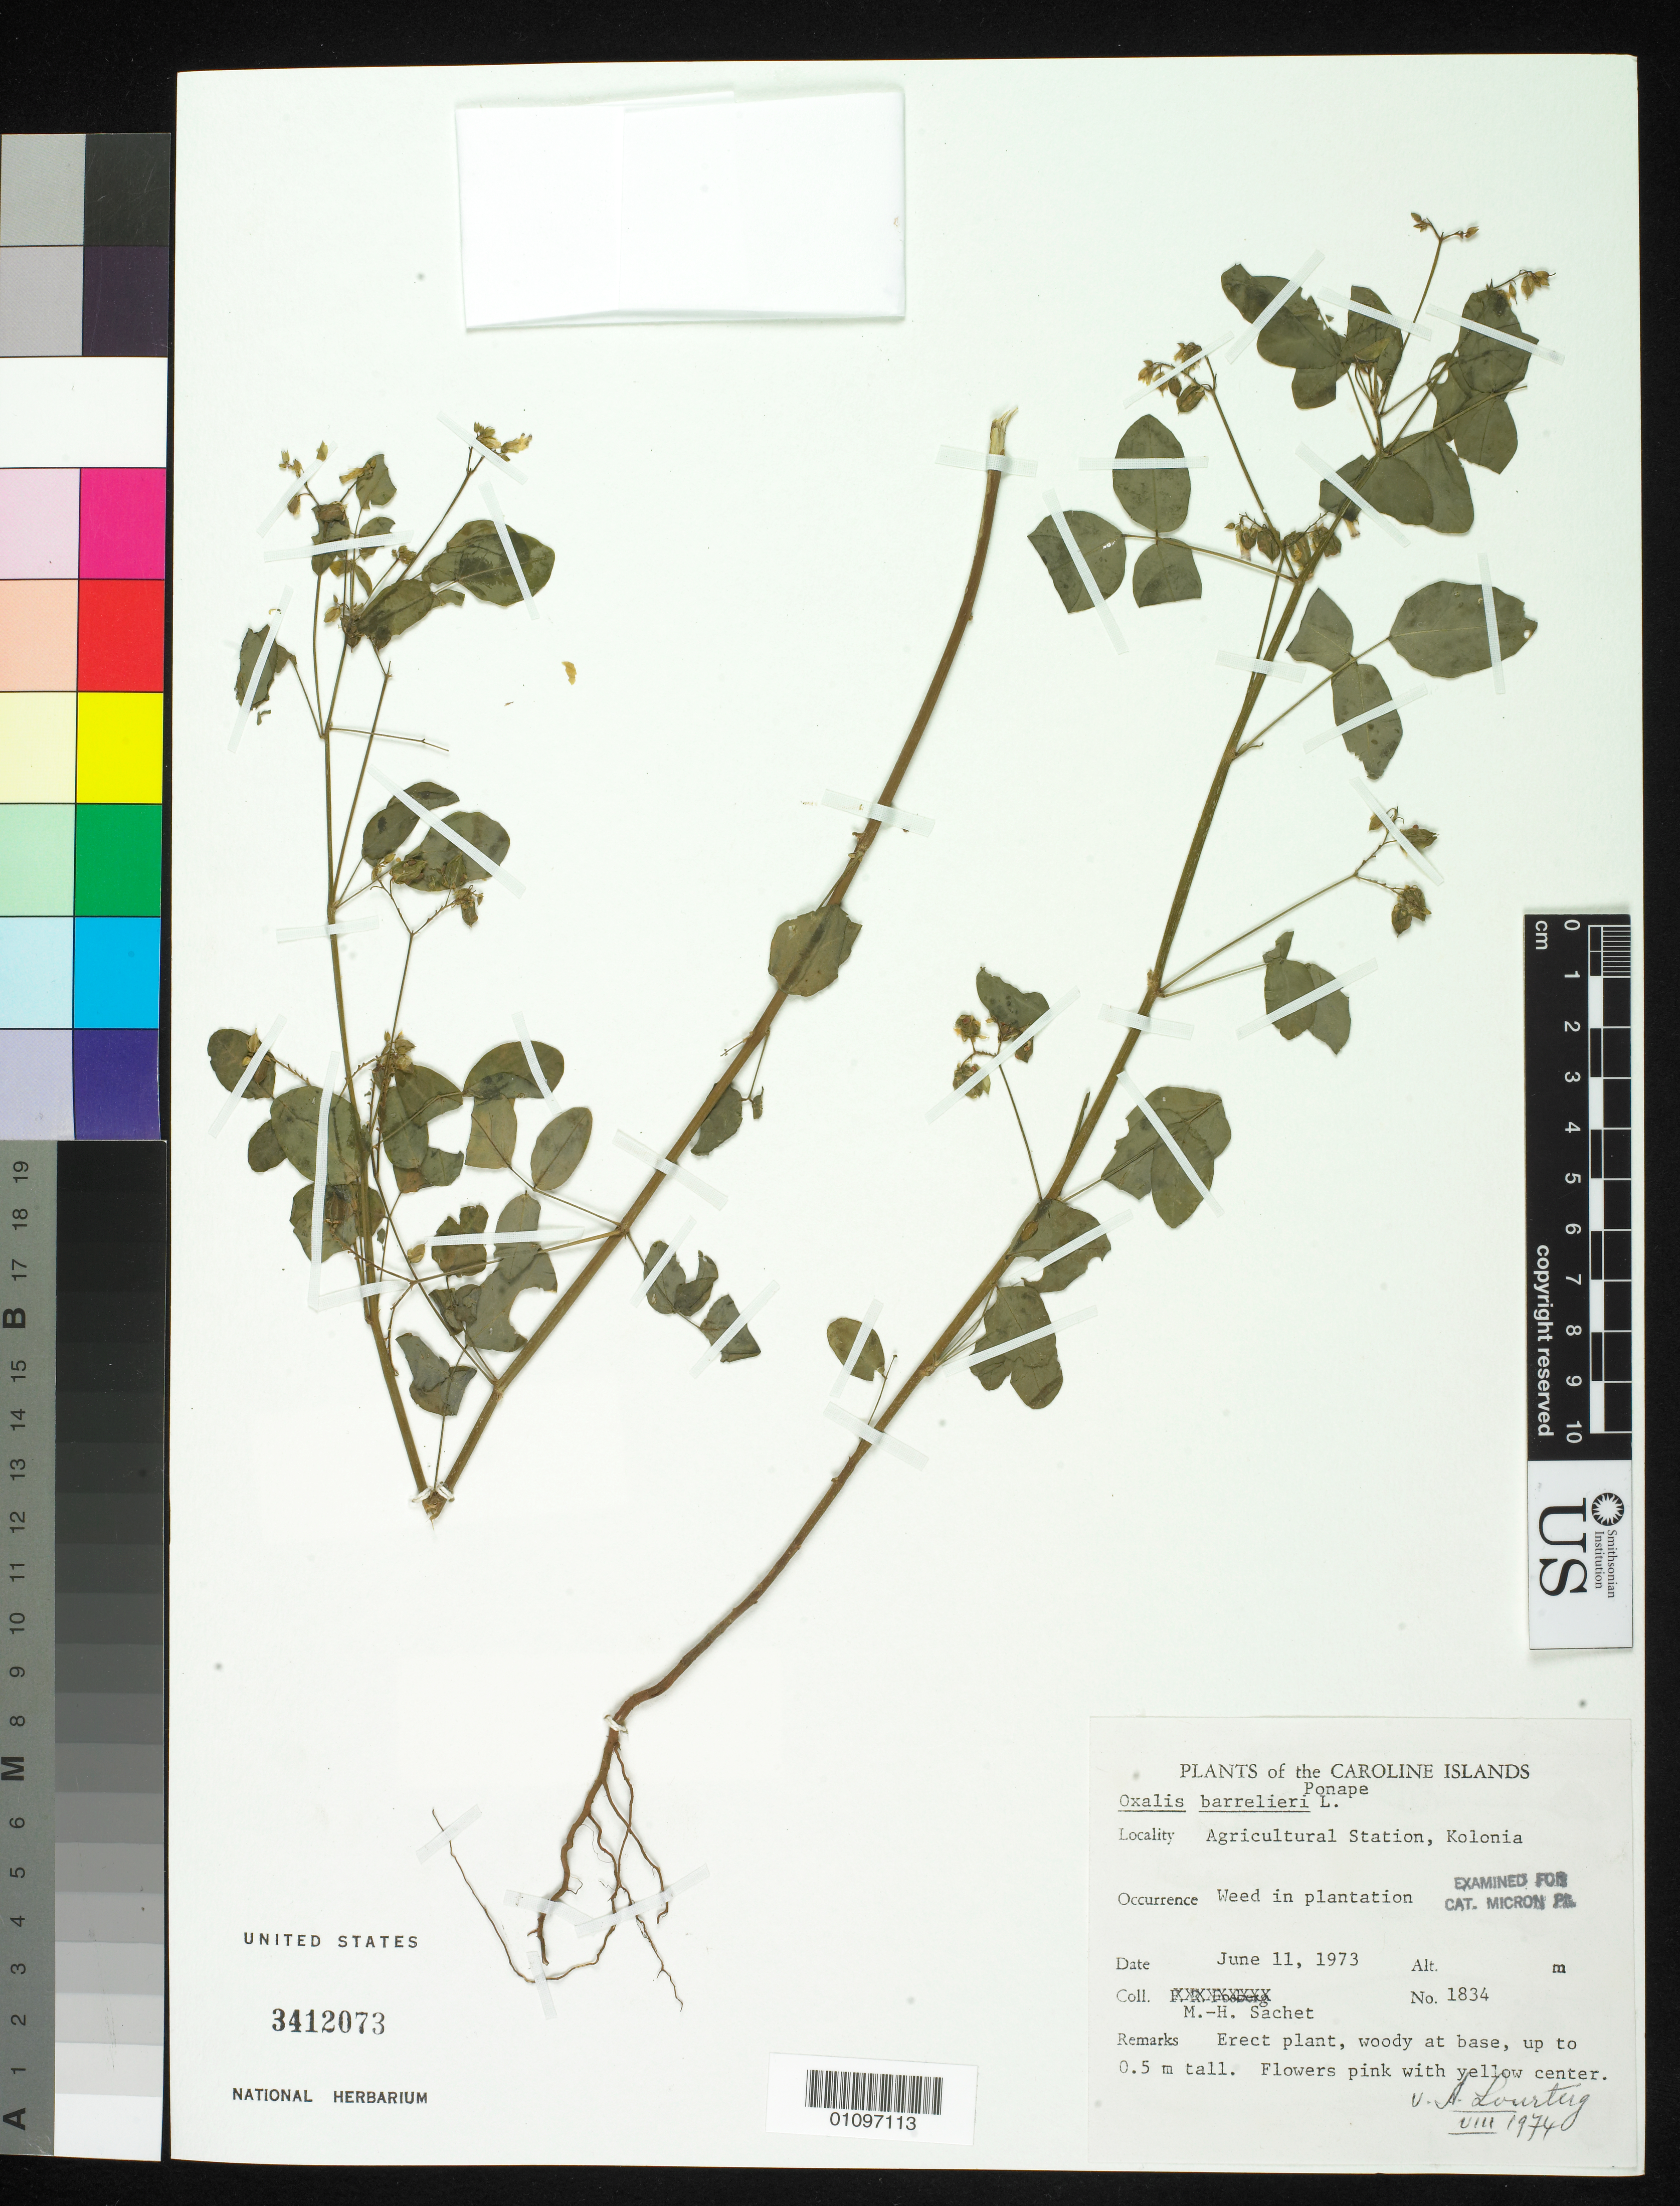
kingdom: Plantae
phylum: Tracheophyta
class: Magnoliopsida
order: Oxalidales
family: Oxalidaceae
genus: Oxalis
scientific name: Oxalis barrelieri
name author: L.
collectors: M.-H. Sachet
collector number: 1834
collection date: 1973-06-11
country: Micronesia, Federated States of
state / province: Pohnpei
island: Pohnpei [Ponape]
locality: Agricultural station, Kolonia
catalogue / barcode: US 3412073